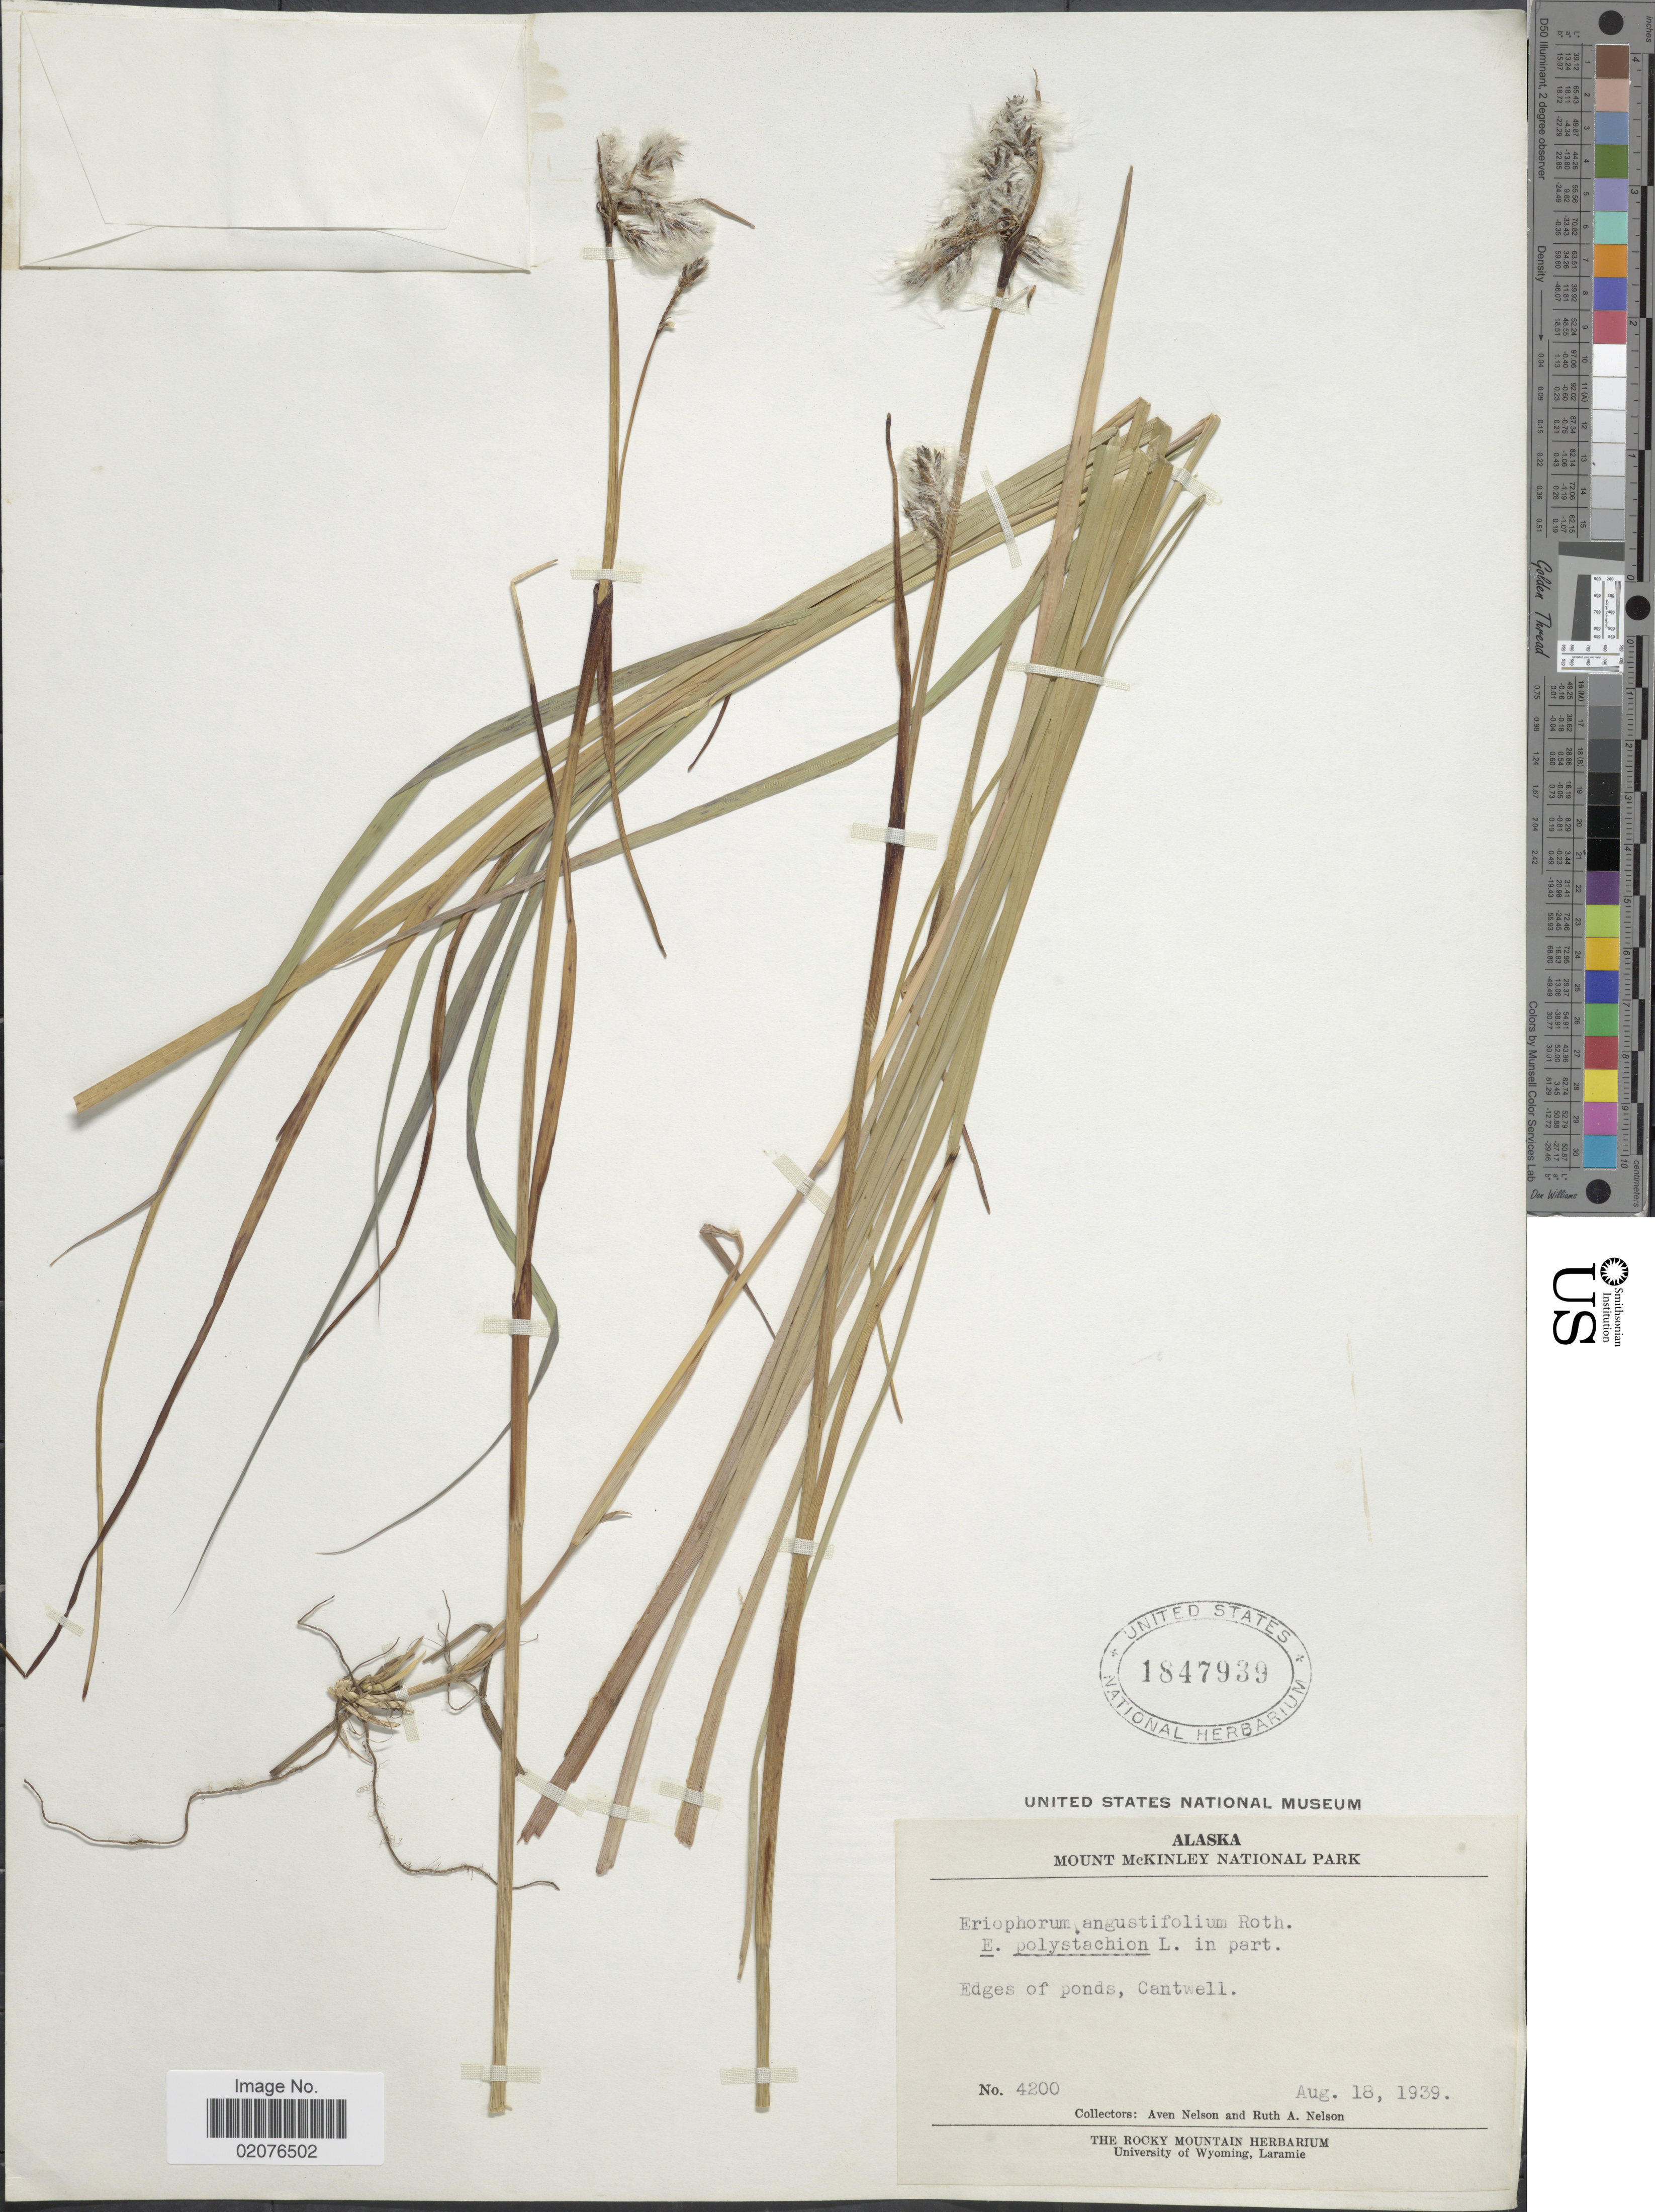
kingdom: Plantae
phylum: Tracheophyta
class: Liliopsida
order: Poales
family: Cyperaceae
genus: Eriophorum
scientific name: Eriophorum angustifolium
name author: Honck.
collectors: A. Nelson & R. A. Nelson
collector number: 4200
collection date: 1939-08-18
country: United States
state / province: Alaska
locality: Mount McKinley National Park, Cantwell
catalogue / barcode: US 1847939